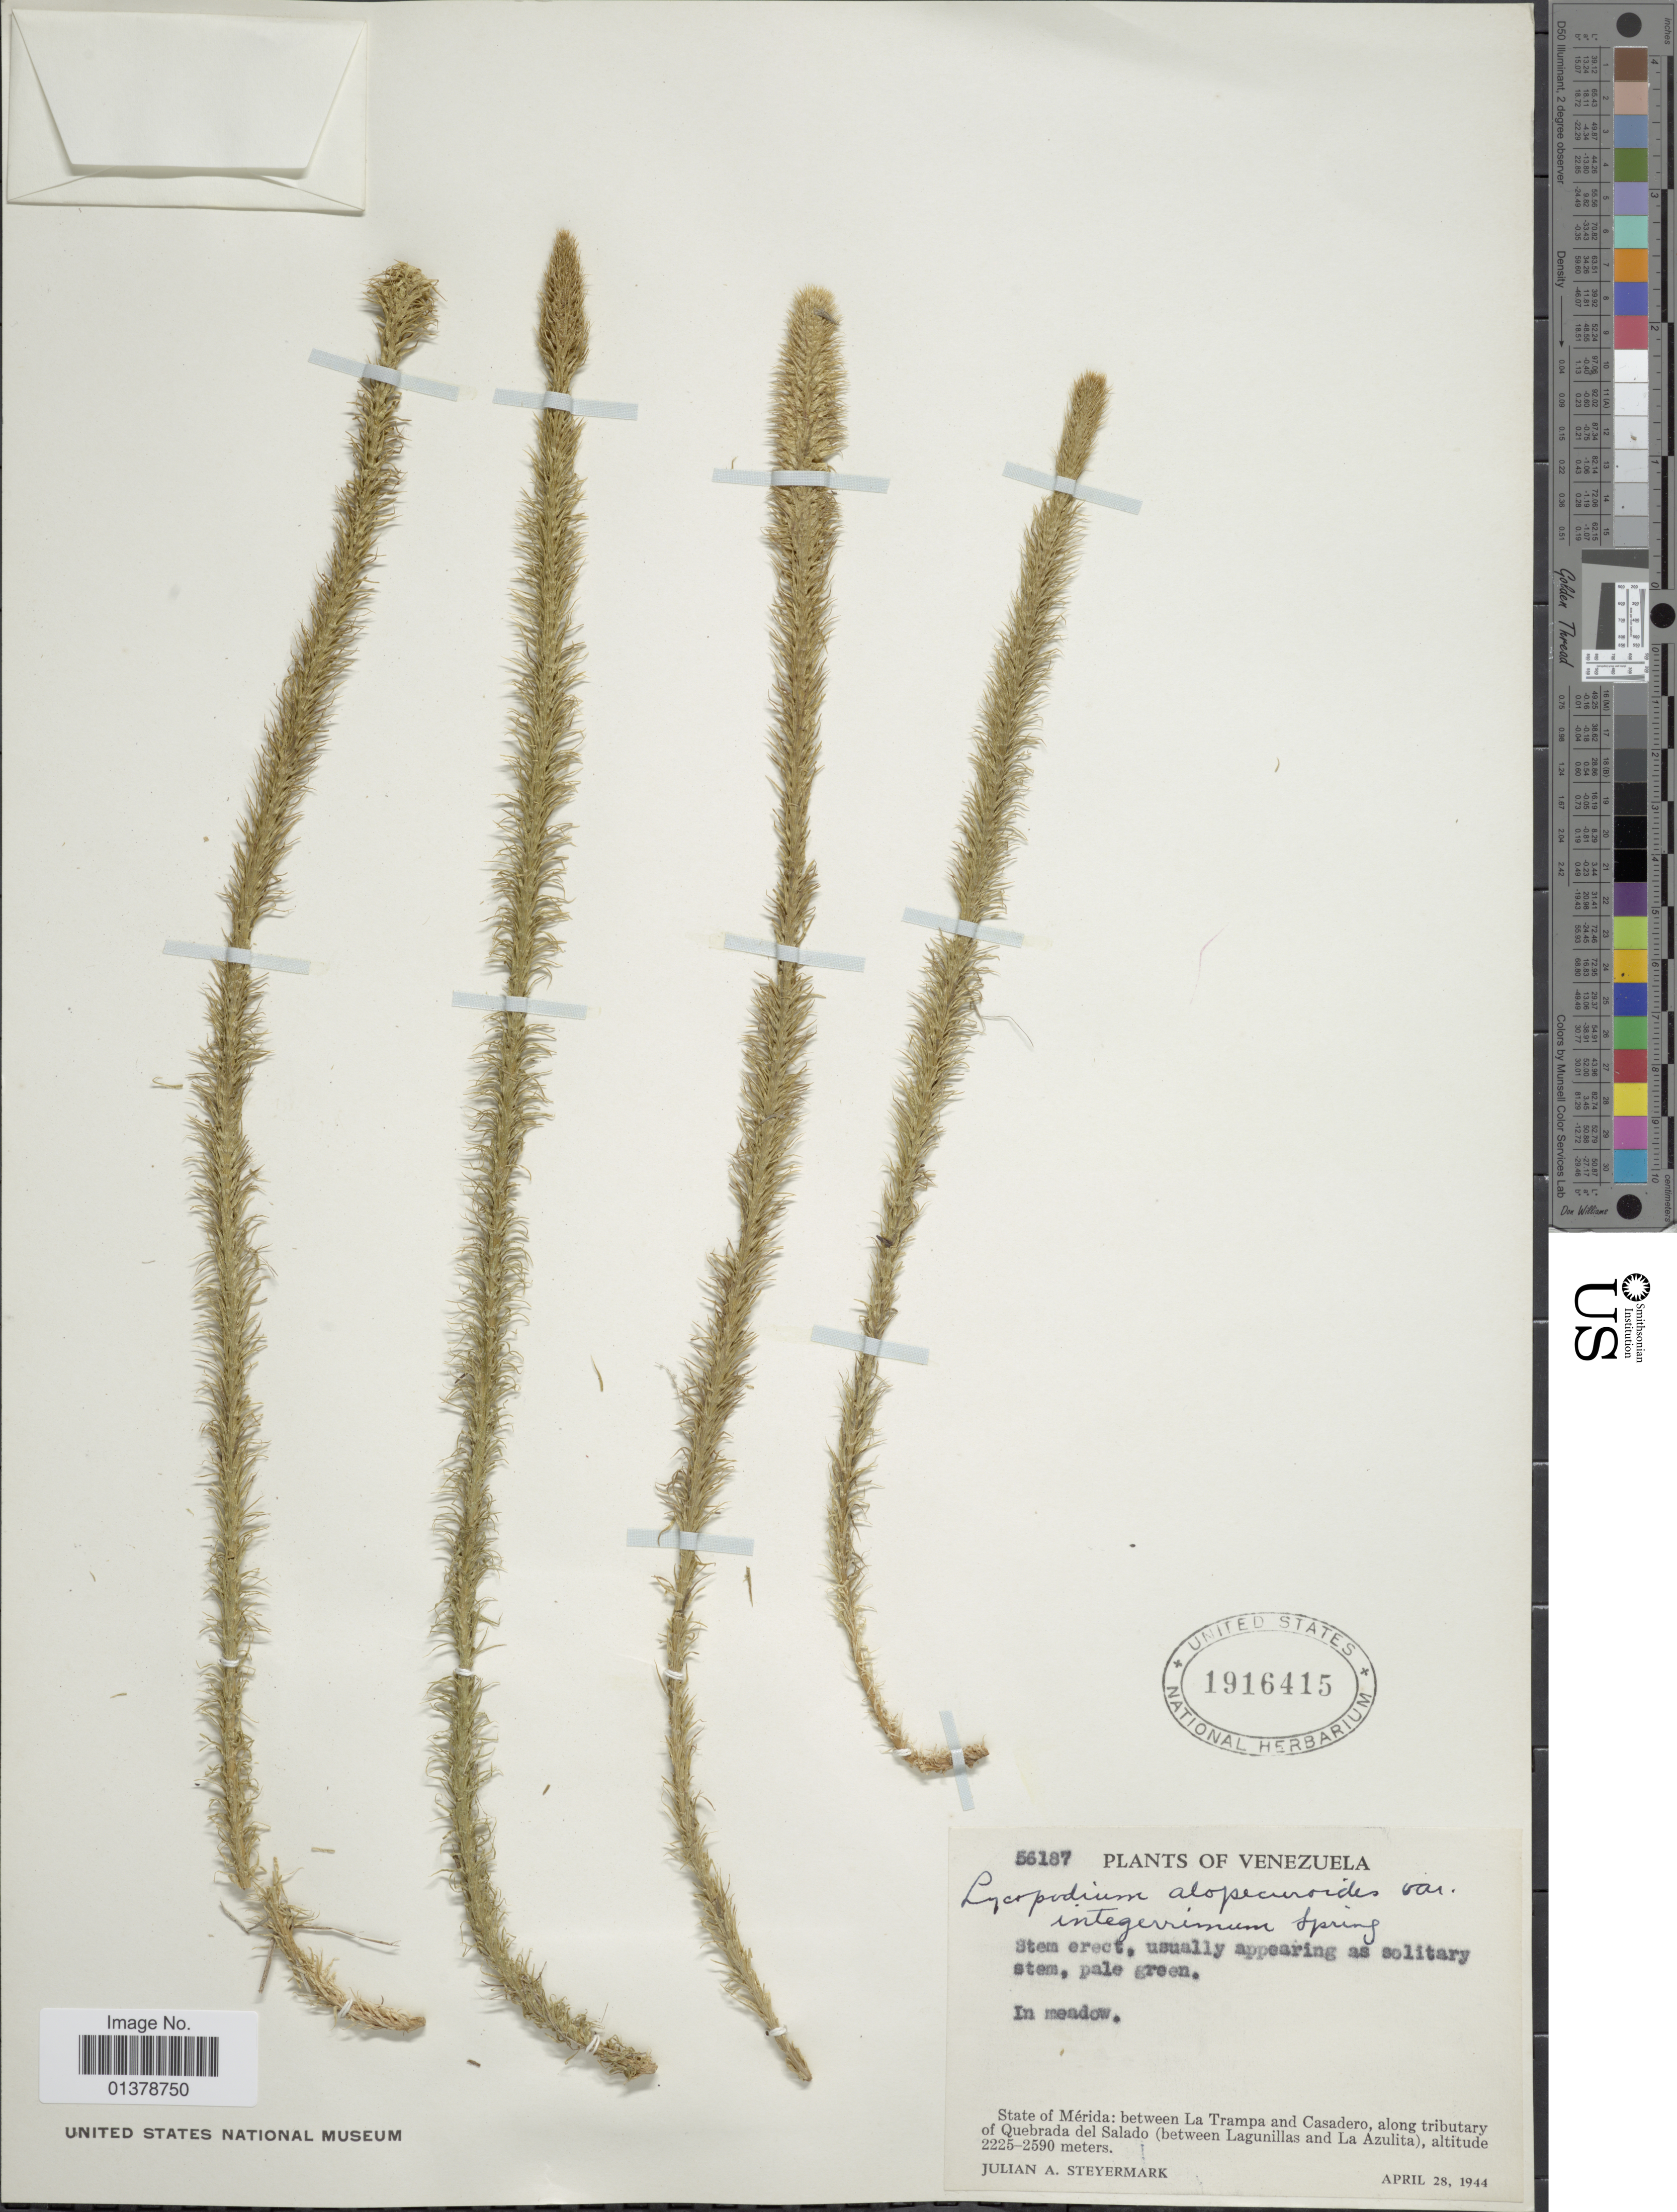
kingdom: Plantae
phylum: Tracheophyta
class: Lycopodiopsida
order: Lycopodiales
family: Lycopodiaceae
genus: Lycopodiella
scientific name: Lycopodiella alopecuroides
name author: (L.) Cranfill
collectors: J. Steyermark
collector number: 56187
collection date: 1944-04-28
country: Venezuela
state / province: Mérida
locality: Between La Trampa and Casadero, along tributary of Quebrada del Salado(between Lagunillas and La Azullita)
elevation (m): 2225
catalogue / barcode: US 1916415